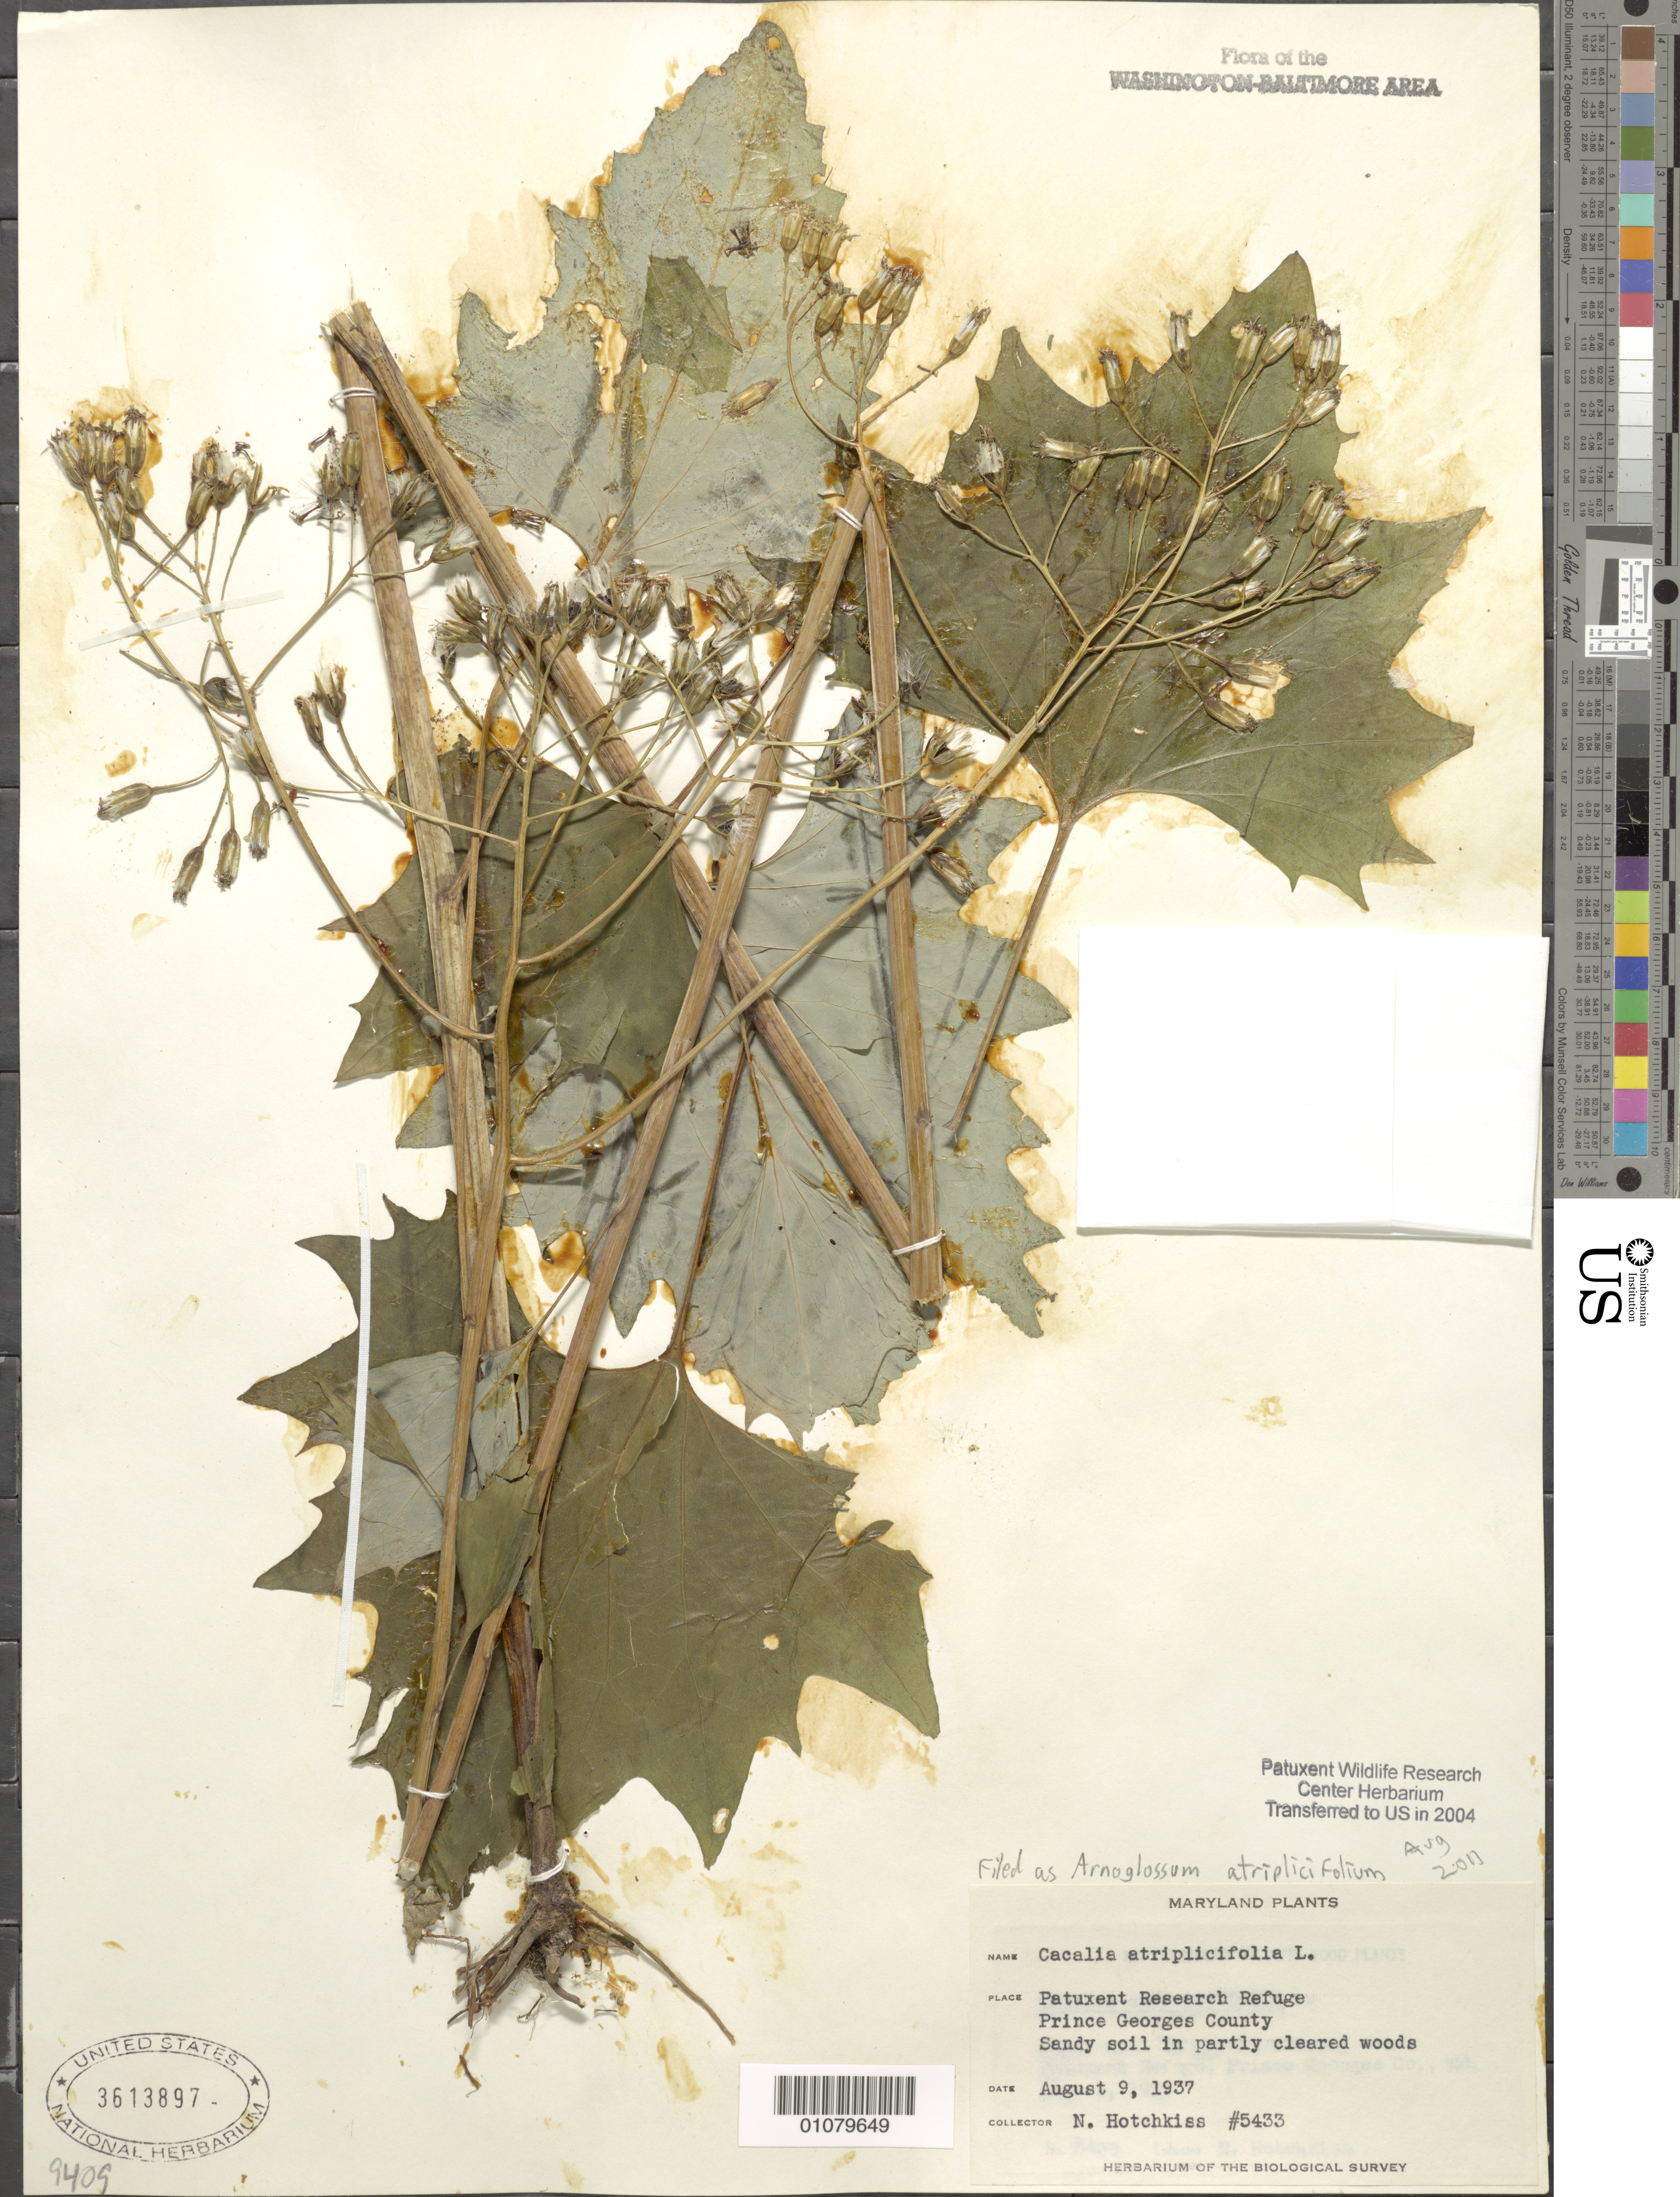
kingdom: Plantae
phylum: Tracheophyta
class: Magnoliopsida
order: Asterales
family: Asteraceae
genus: Arnoglossum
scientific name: Arnoglossum atriplicifolium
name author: (L.) H. Rob.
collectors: N. Hotchkiss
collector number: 5433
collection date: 1937-08-09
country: United States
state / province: Maryland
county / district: Prince George's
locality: Patuxent Wildlife Refuge.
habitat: Sandy soil in partly cleared woods.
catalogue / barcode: US 3613897